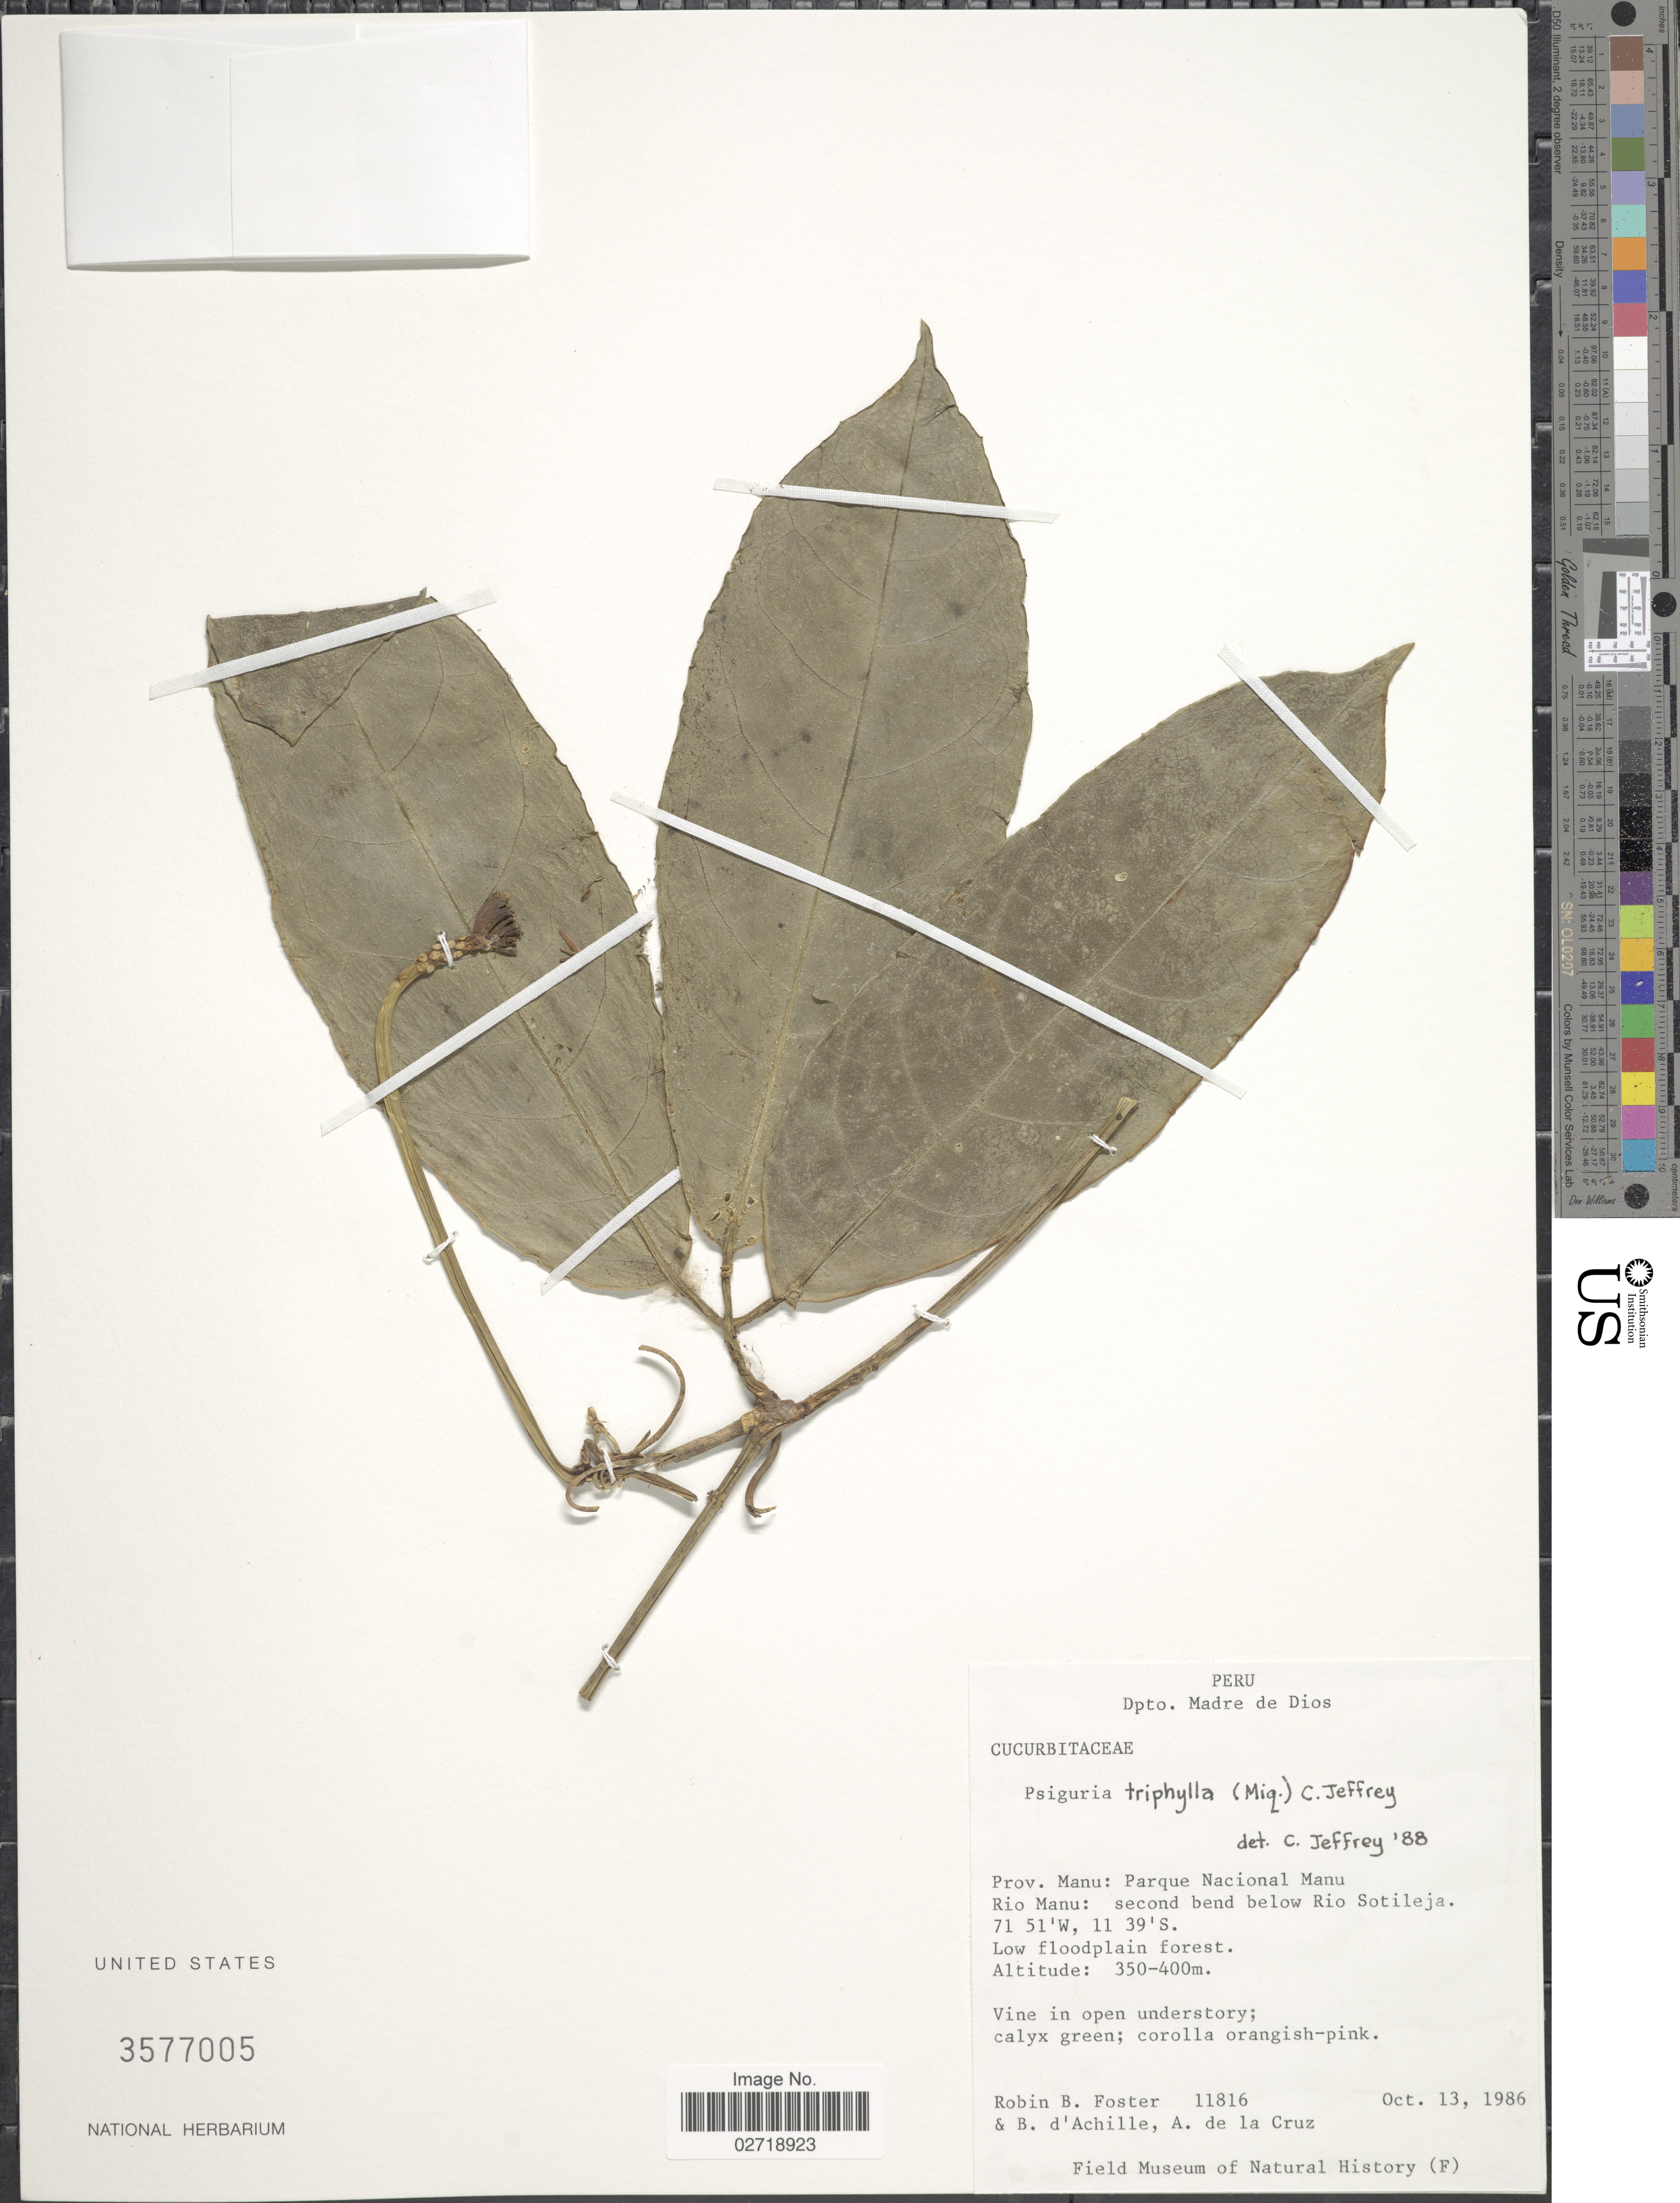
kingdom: Plantae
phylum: Tracheophyta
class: Magnoliopsida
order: Cucurbitales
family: Cucurbitaceae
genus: Psiguria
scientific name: Psiguria triphylla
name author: (Miq.) C. Jeffrey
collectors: R. B. Foster, B. d'Achille & A. de la Cruz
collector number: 11816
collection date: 1986-10-13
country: Peru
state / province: Madre de Dios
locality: Prov. Manu: Parque Nacional Manu. Rio Manu: second bend below Rio Sotileja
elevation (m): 350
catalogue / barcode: US 3577005